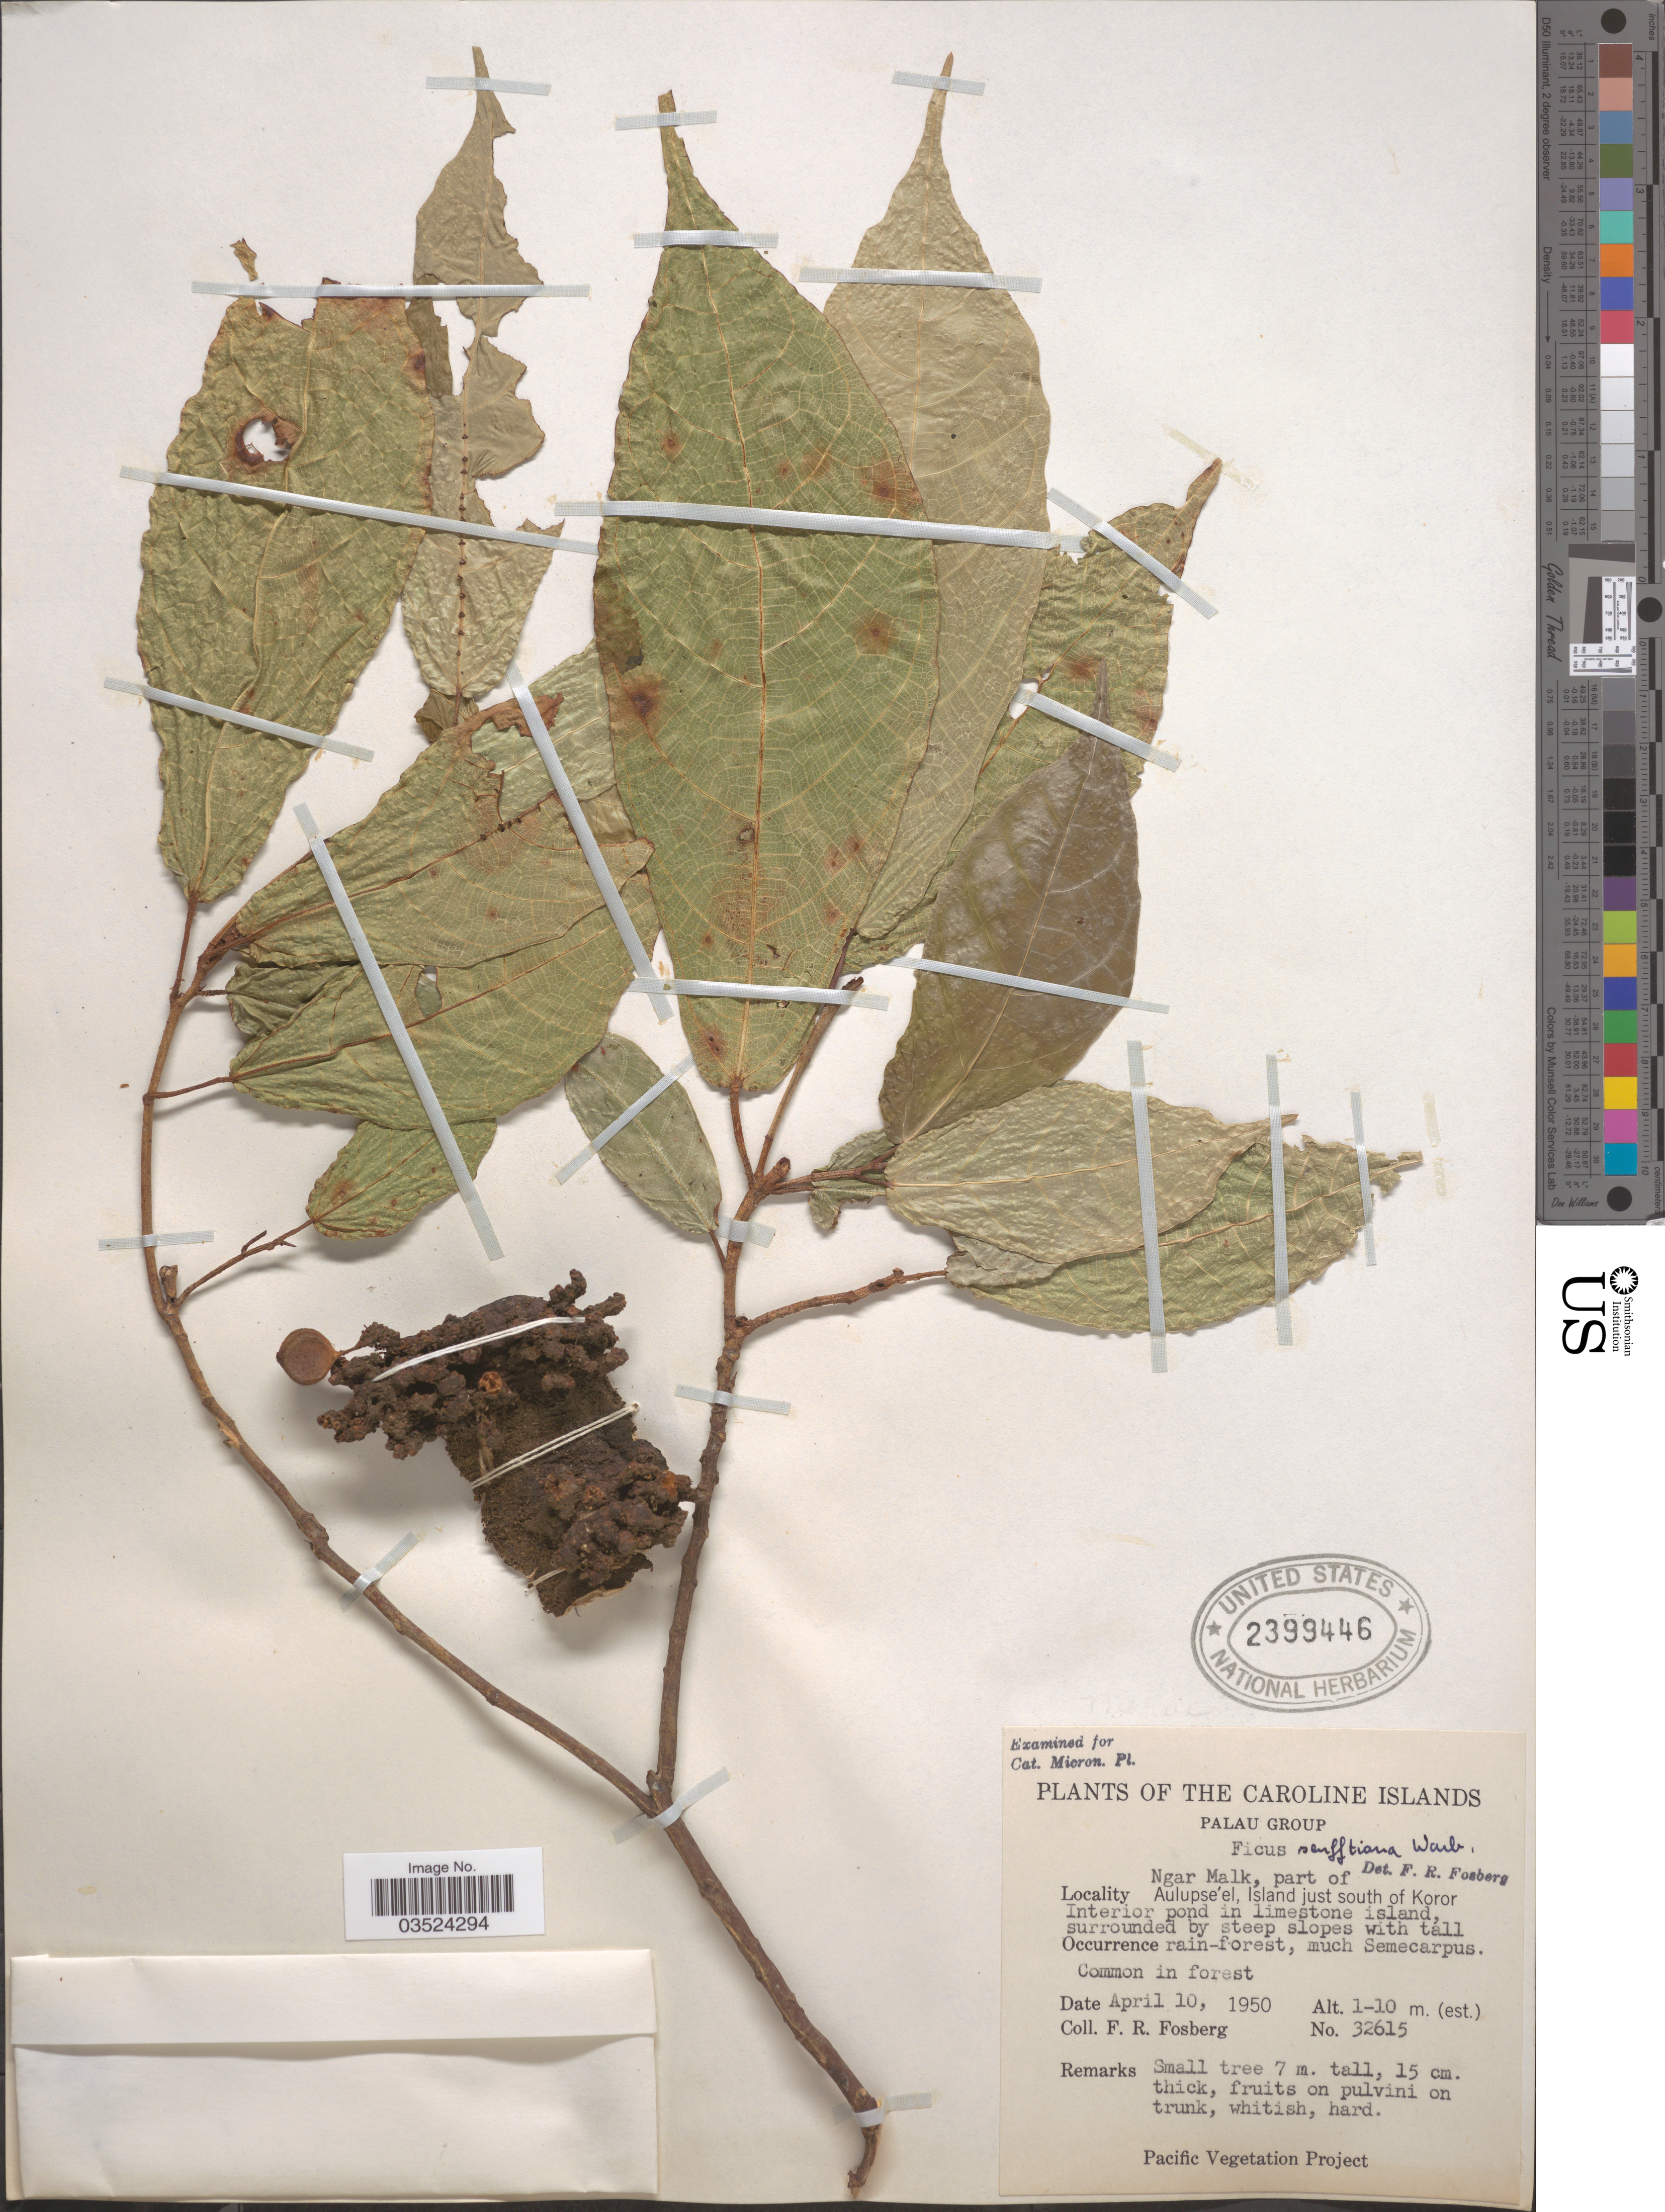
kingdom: Plantae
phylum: Tracheophyta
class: Magnoliopsida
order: Rosales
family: Moraceae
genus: Ficus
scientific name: Ficus senfftiana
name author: Warb.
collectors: F. R. Fosberg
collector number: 32615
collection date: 1950-04-10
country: Palau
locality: The Caroline Islands. Palau Group. Ngar Malk, part of Aulupse'el, Island just south of Koror Interior pond in limestone island.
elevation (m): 1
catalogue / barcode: US 2399446